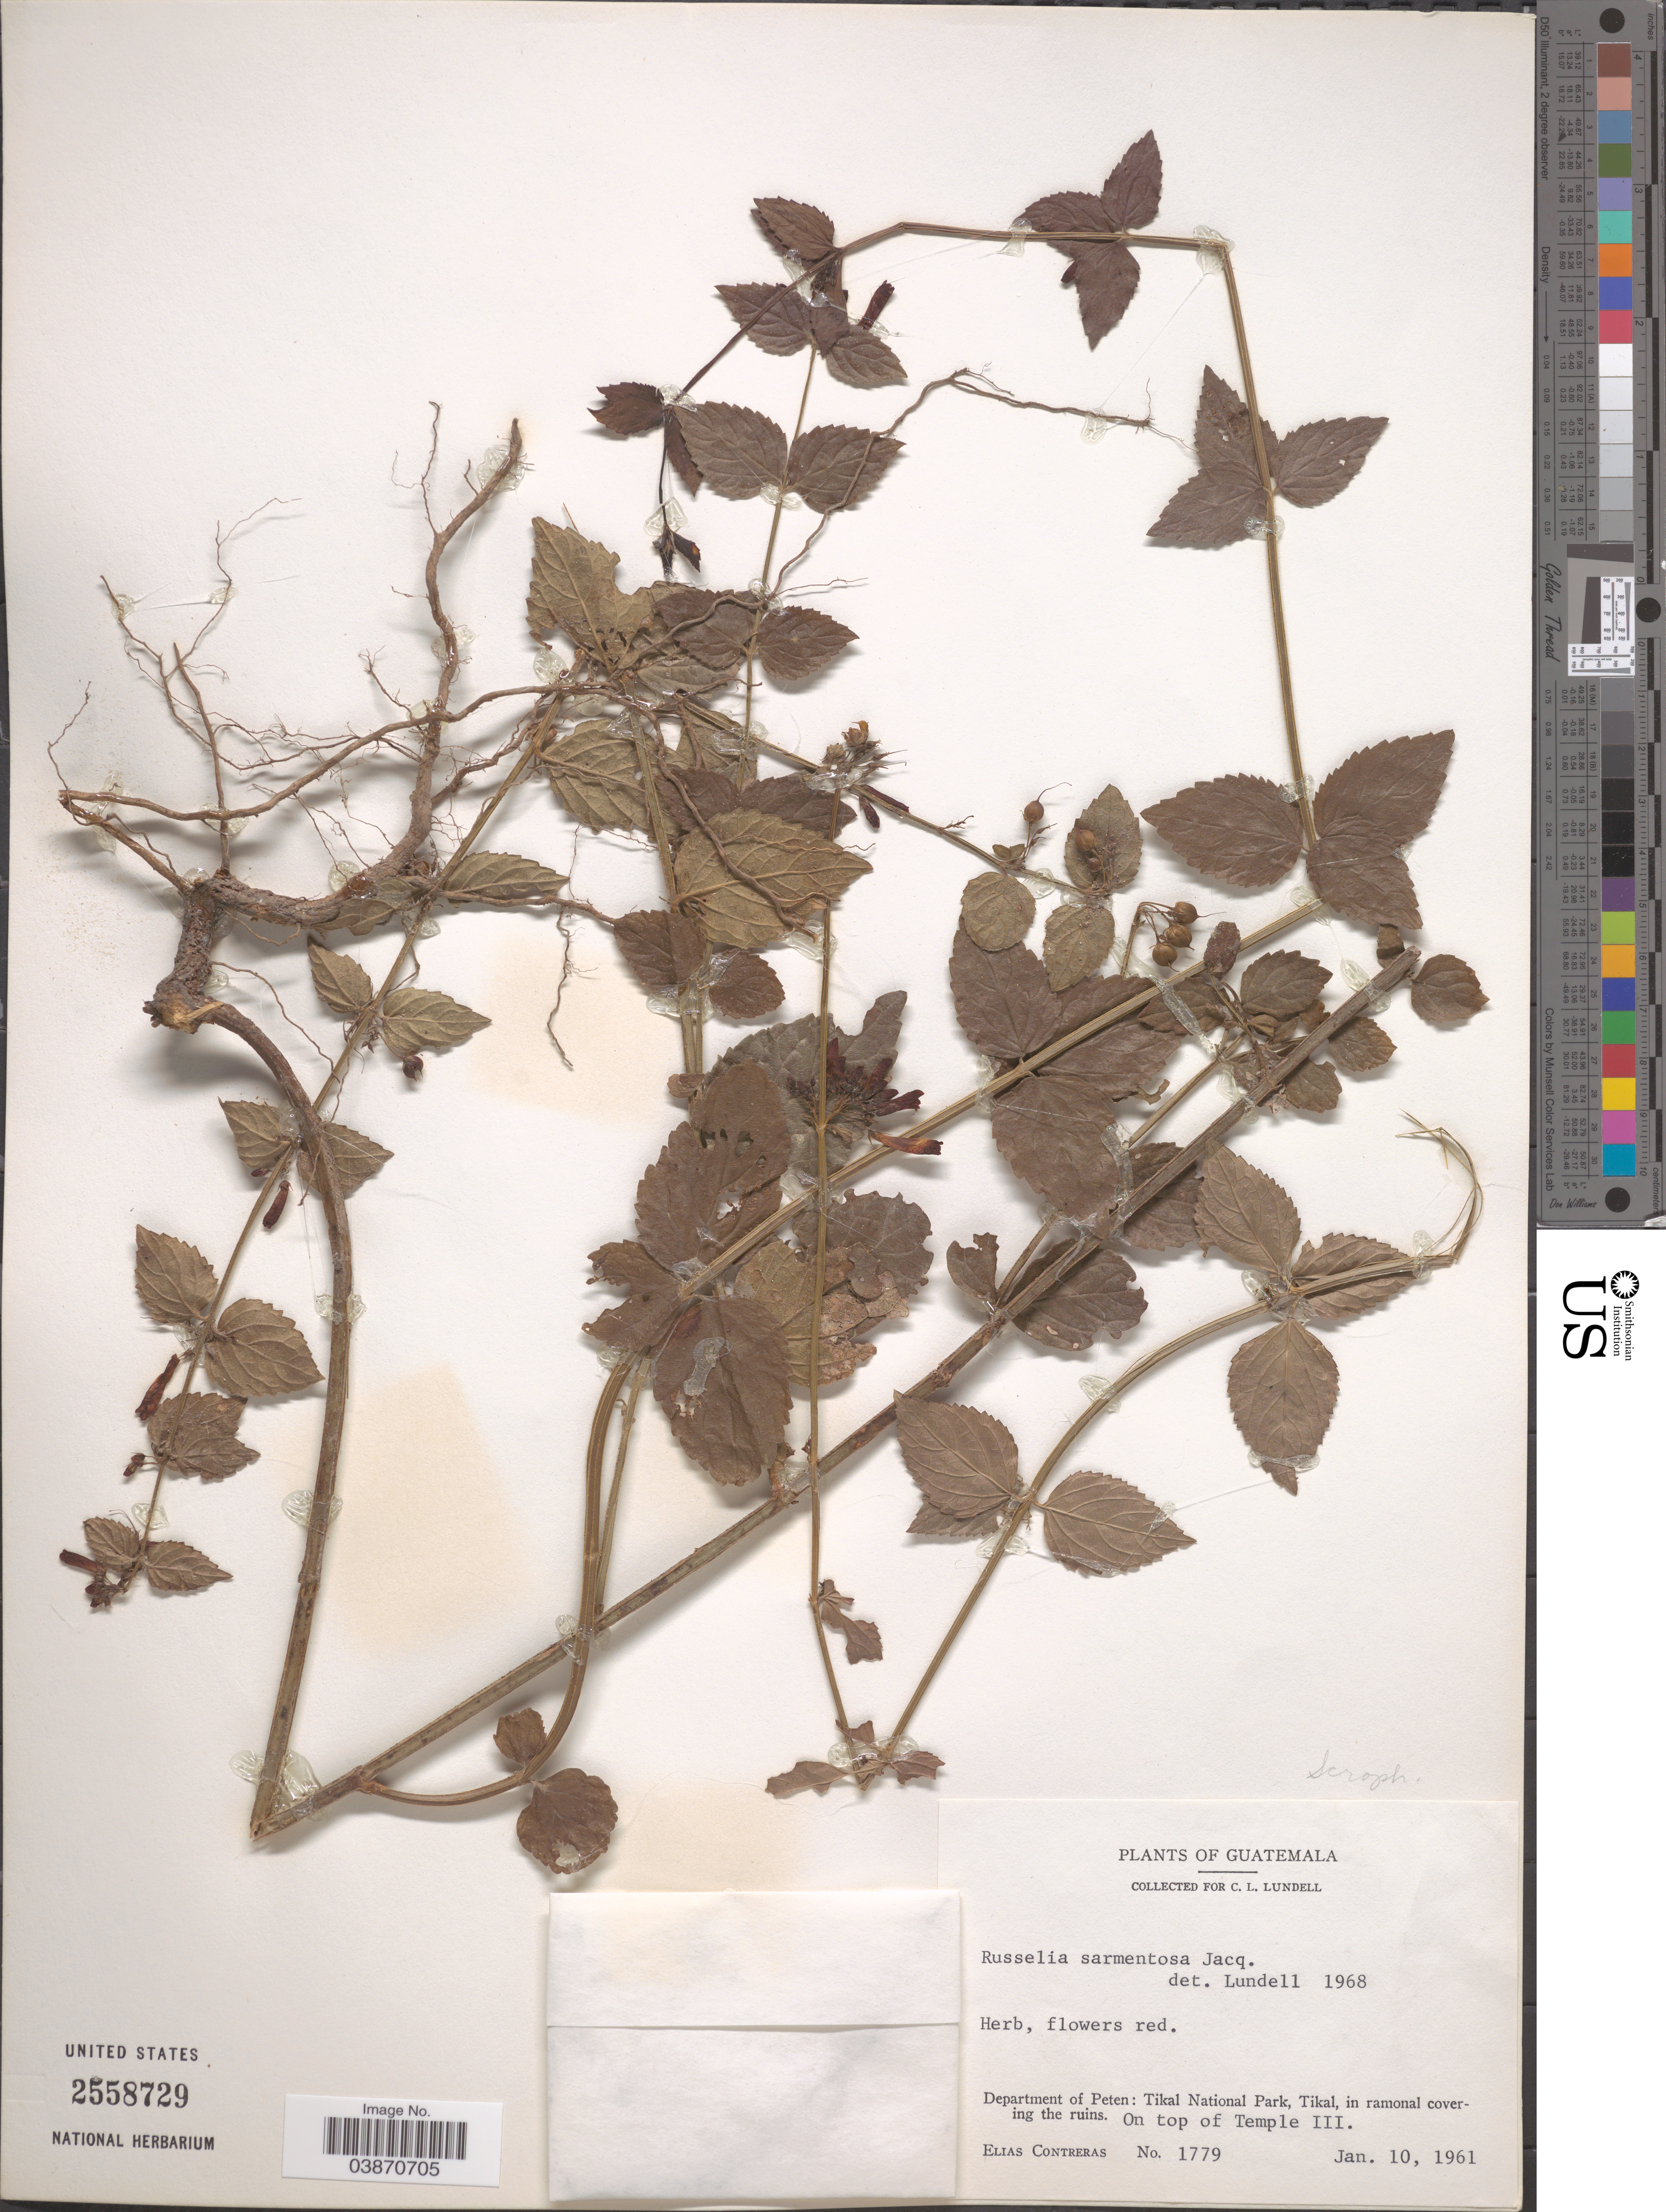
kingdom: Plantae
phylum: Tracheophyta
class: Magnoliopsida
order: Lamiales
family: Plantaginaceae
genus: Russelia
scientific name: Russelia sarmentosa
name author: Jacq.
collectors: E. Contreras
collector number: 1779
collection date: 1961-01-10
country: Guatemala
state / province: El Peten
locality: Department of Peten: Tikan National Park, Tikal, in ramonal covering the ruins. On top of Temple III.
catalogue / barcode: US 2558729